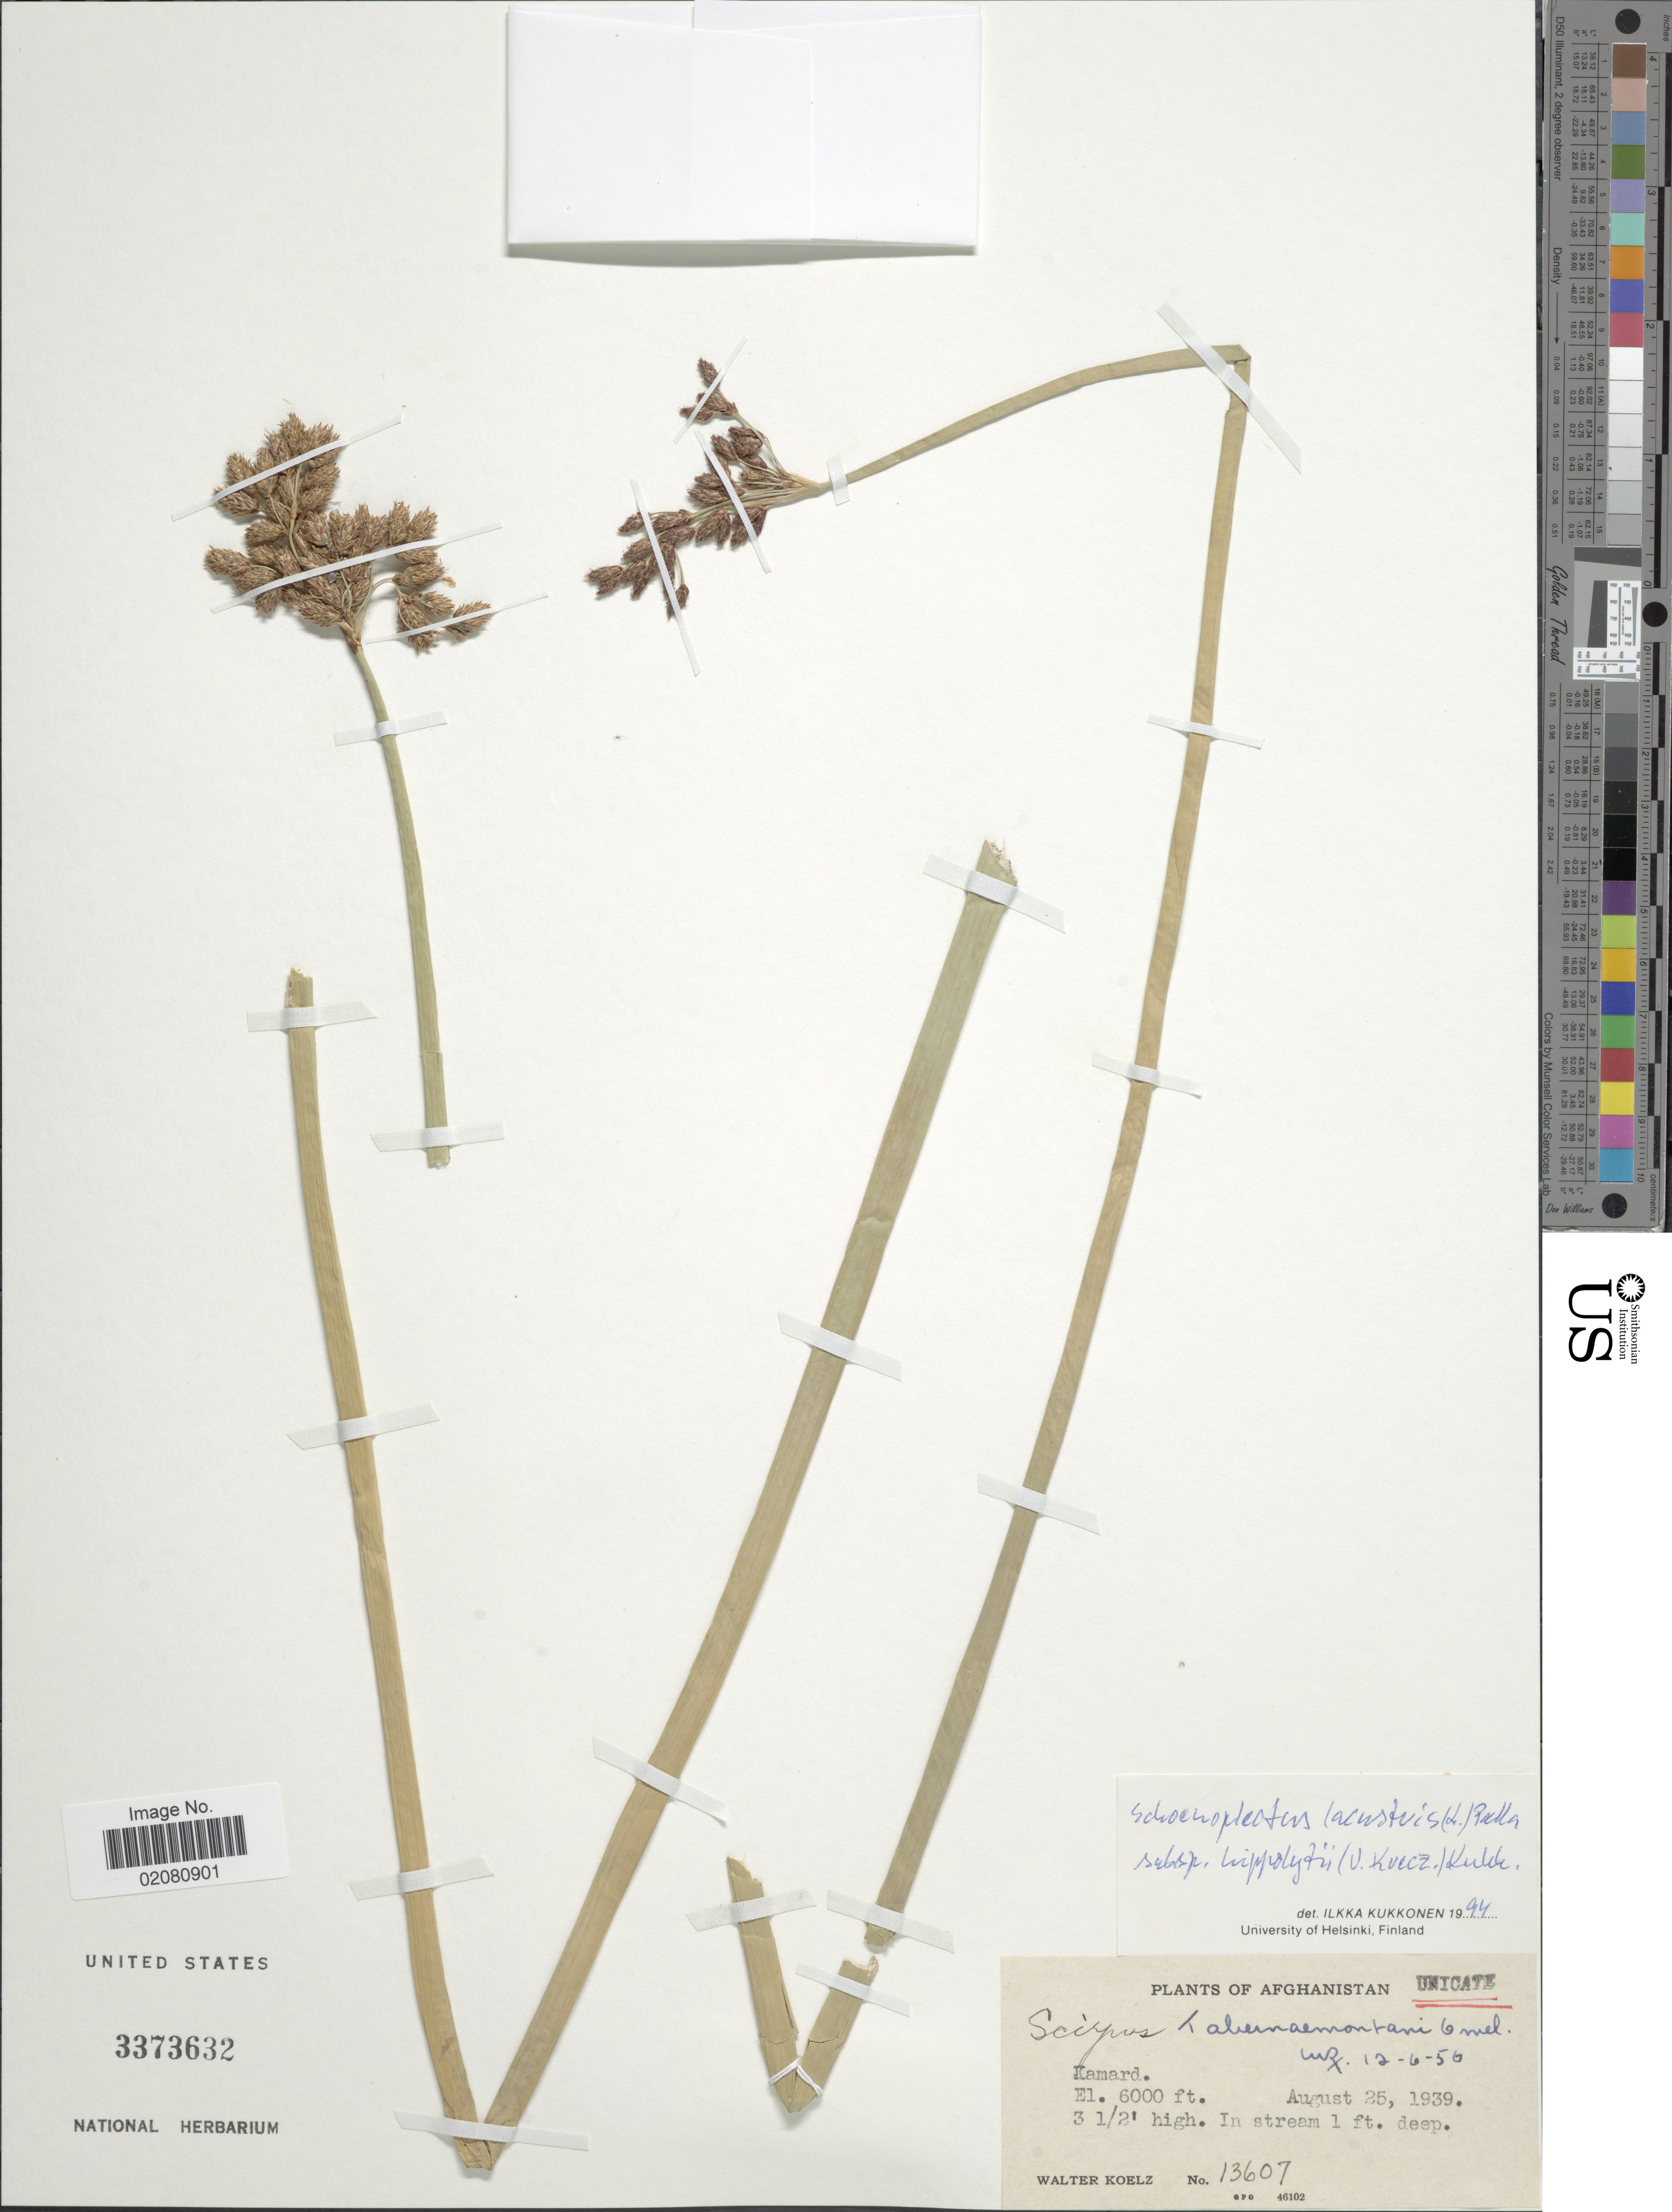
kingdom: Plantae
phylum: Tracheophyta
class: Liliopsida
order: Poales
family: Cyperaceae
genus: Schoenoplectus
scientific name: Schoenoplectus hippolyti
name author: (V.I. Krecz.) V.I. Krecz.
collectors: W. N. Koelz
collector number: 13607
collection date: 1939-08-25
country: Afghanistan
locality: Kamard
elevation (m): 1829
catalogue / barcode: US 3373632